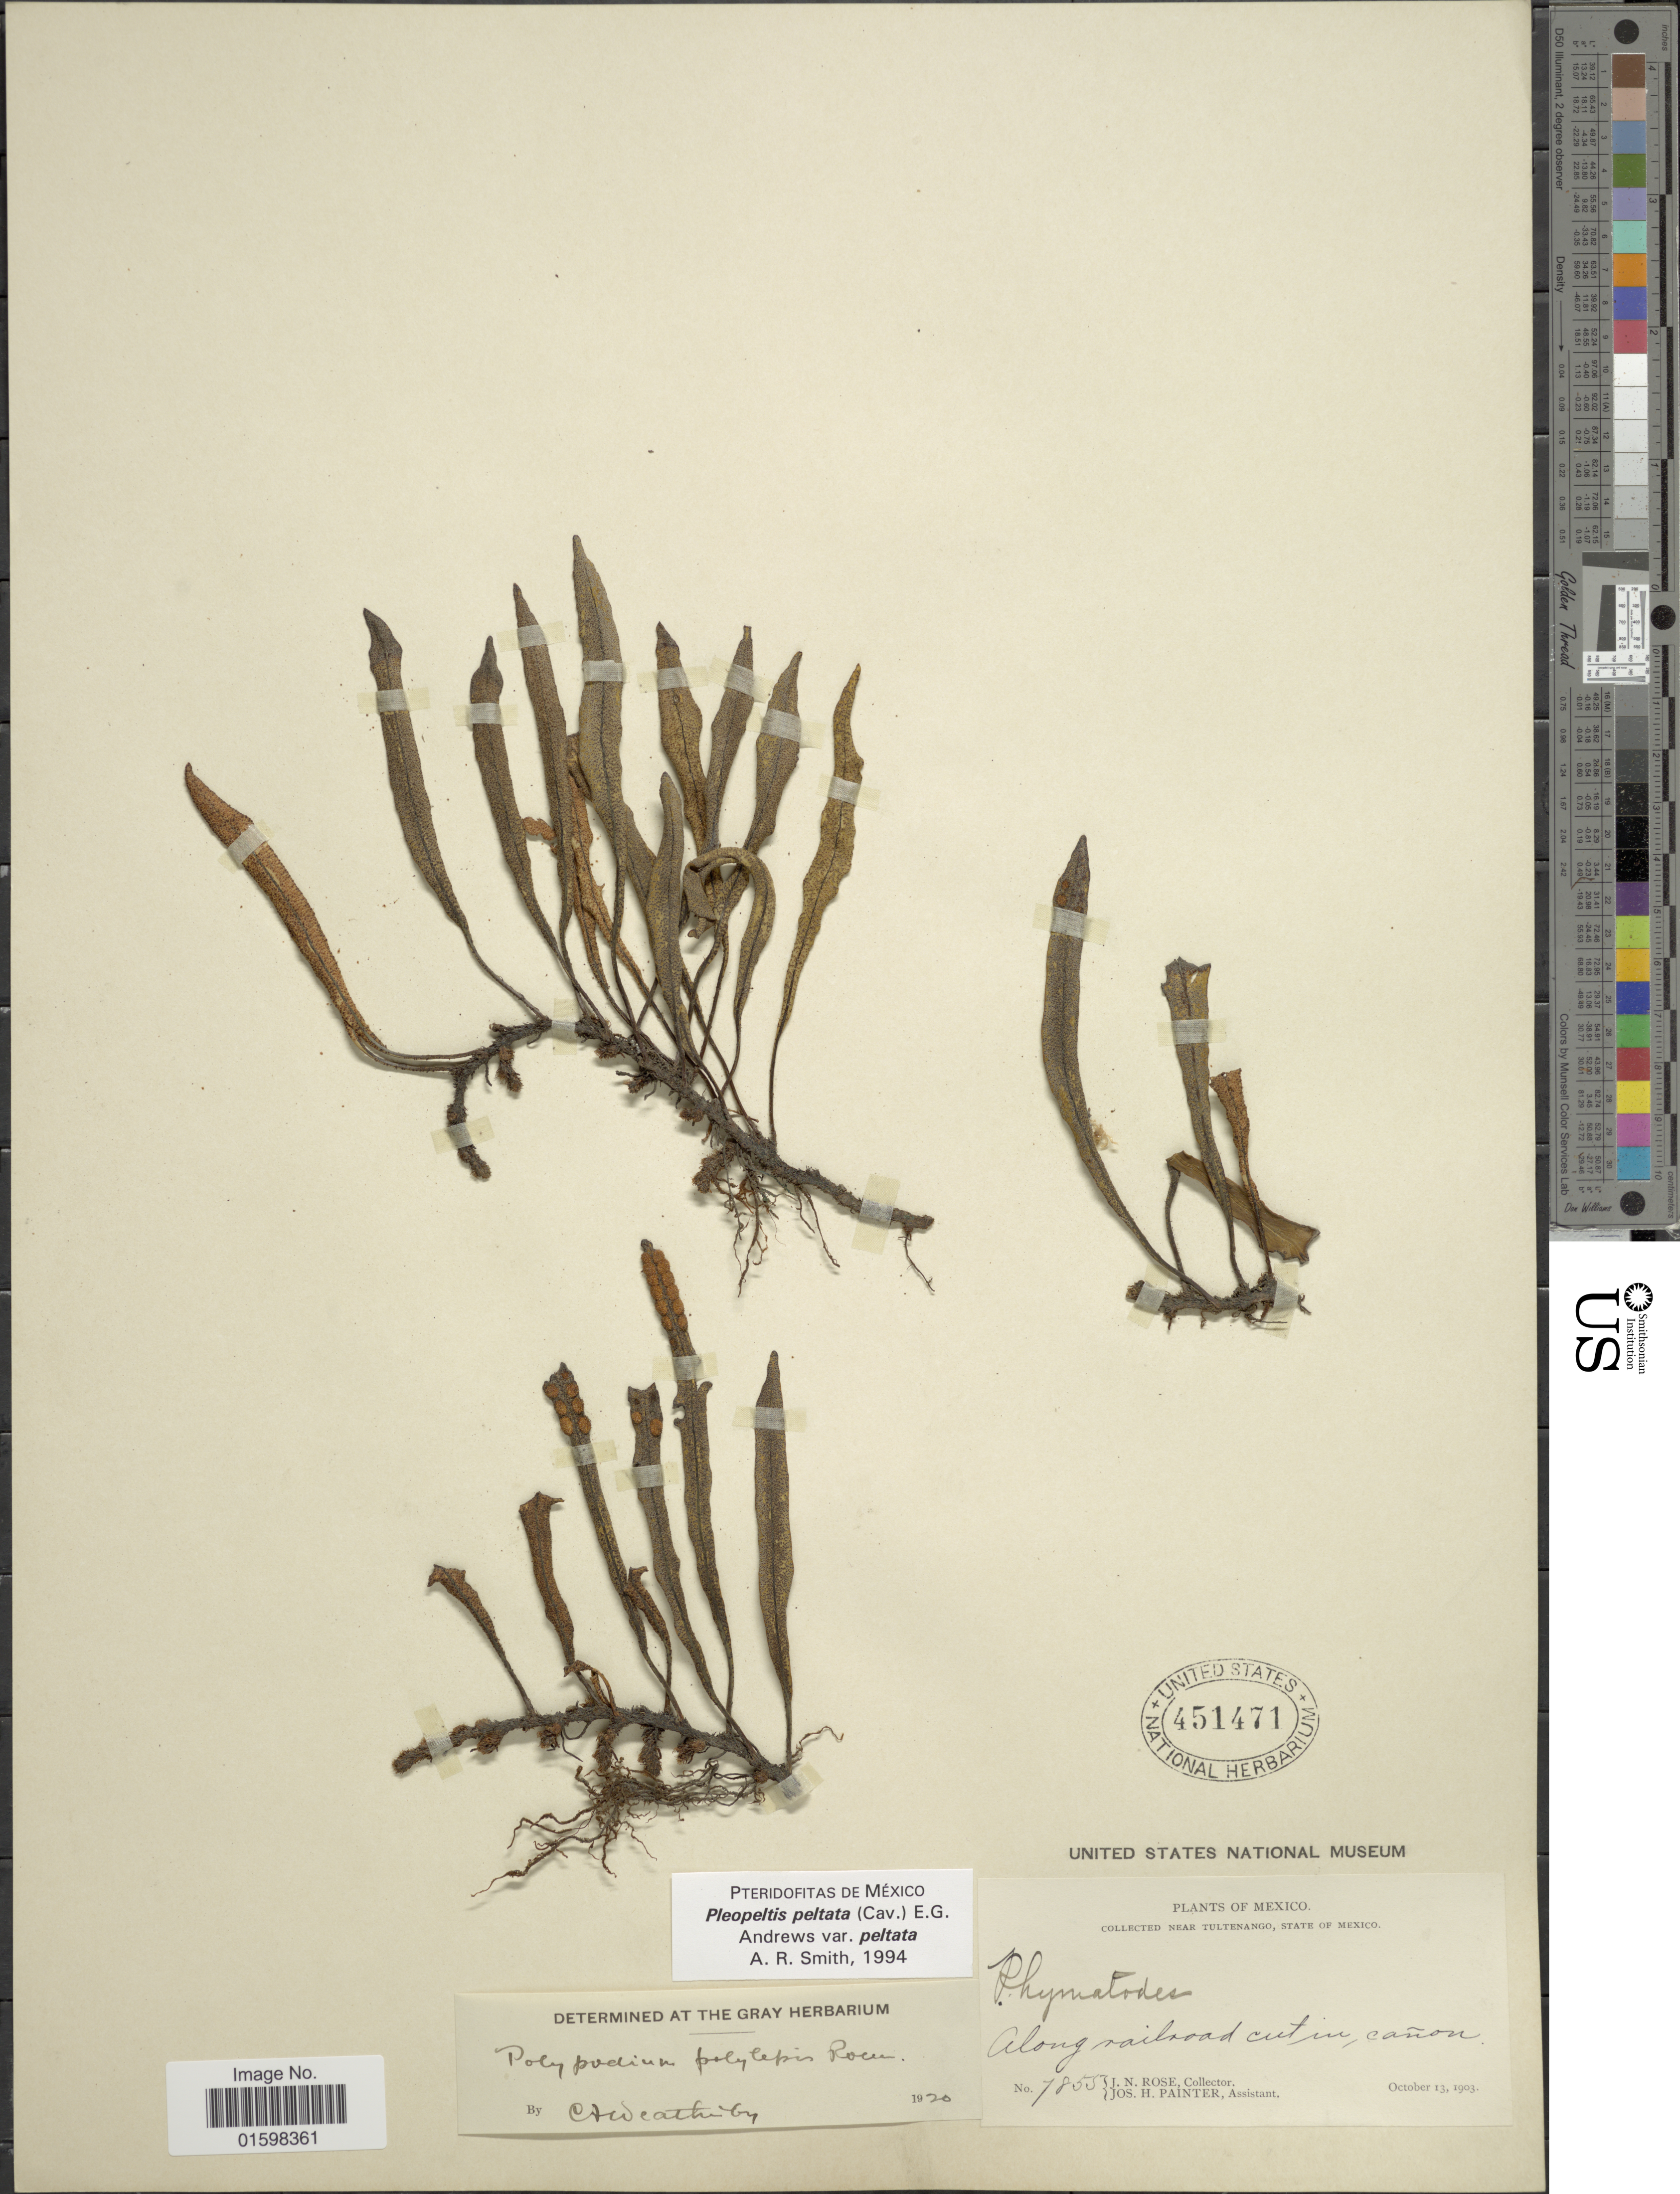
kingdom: Plantae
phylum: Tracheophyta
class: Polypodiopsida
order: Polypodiales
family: Polypodiaceae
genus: Pleopeltis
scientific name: Pleopeltis polylepis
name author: (Roem. ex Kunze) T. Moore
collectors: J. N. Rose & J. H. Painter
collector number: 7855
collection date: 1903-10-13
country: Mexico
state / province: México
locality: Near Tultenango, State of Mexico, along railroad cut in, canon.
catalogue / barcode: US 451471